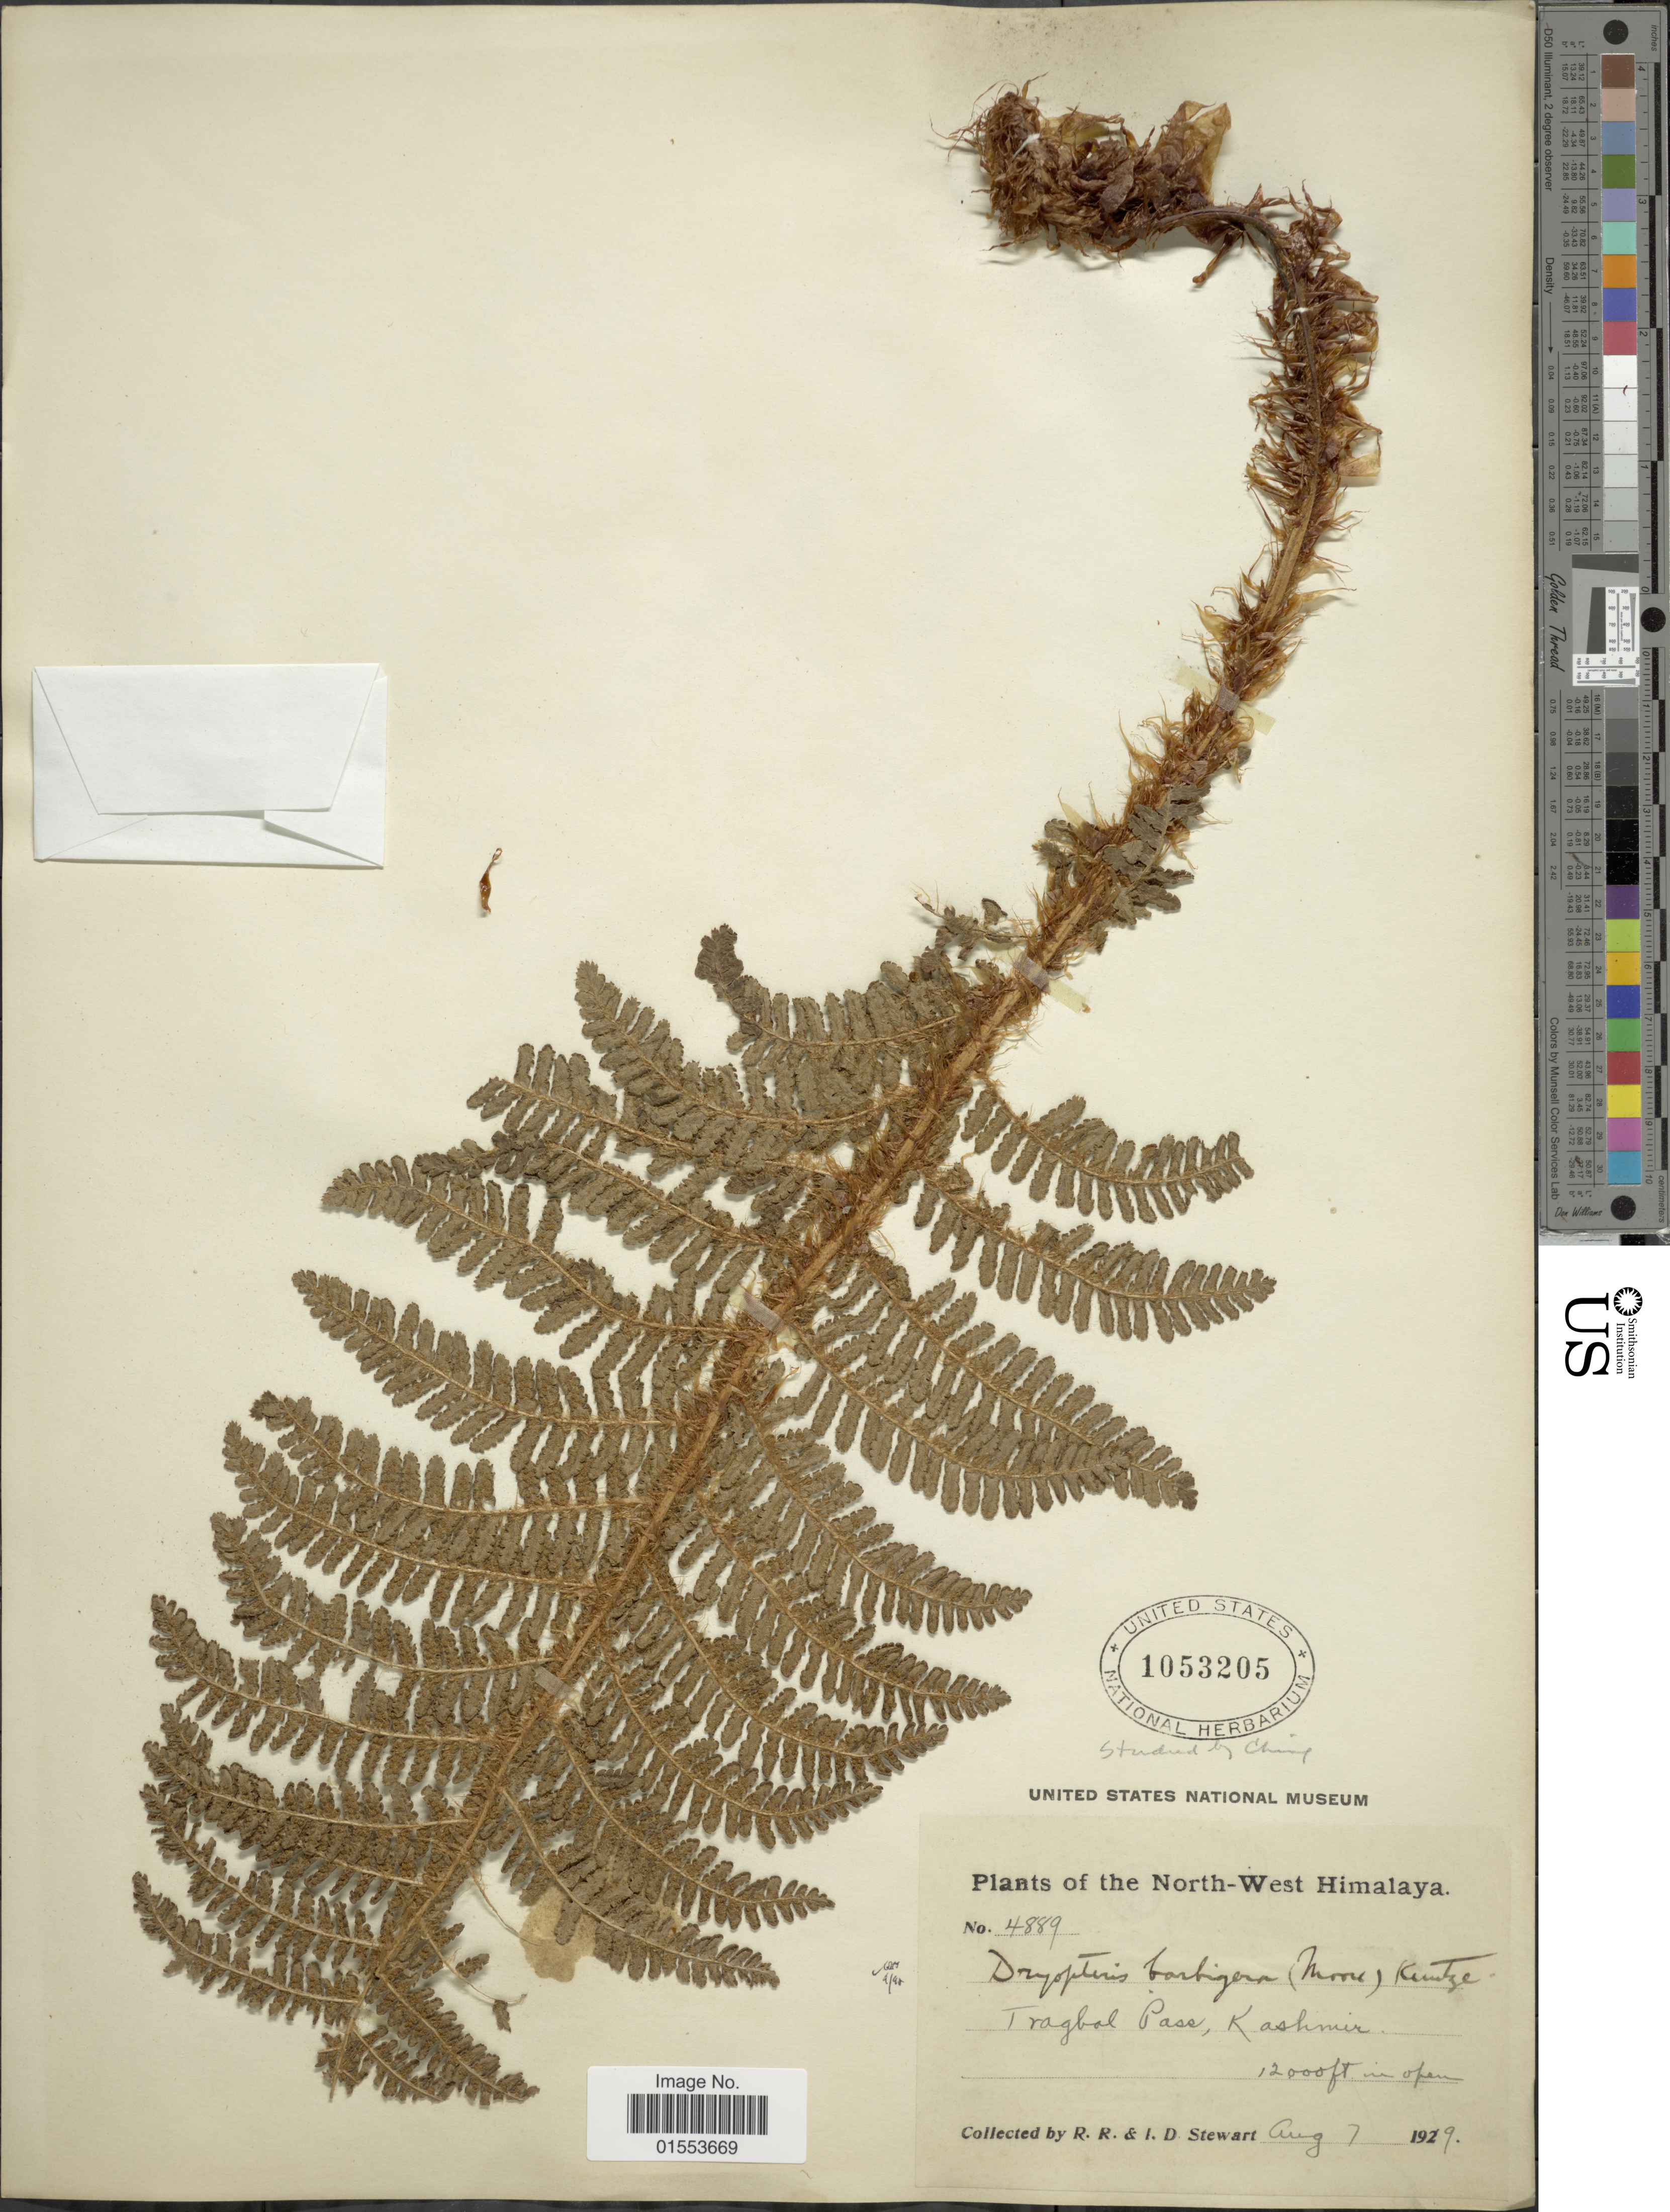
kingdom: Plantae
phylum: Tracheophyta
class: Polypodiopsida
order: Polypodiales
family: Dryopteridaceae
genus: Dryopteris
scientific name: Dryopteris barbigera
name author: (Hook.) Kuntze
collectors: R. R. Stewart & I. Stewart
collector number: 4889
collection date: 1919-08-07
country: India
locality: North-West Himalaya, Tragbal Pass, Kashmir.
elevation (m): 3658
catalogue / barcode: US 1053205